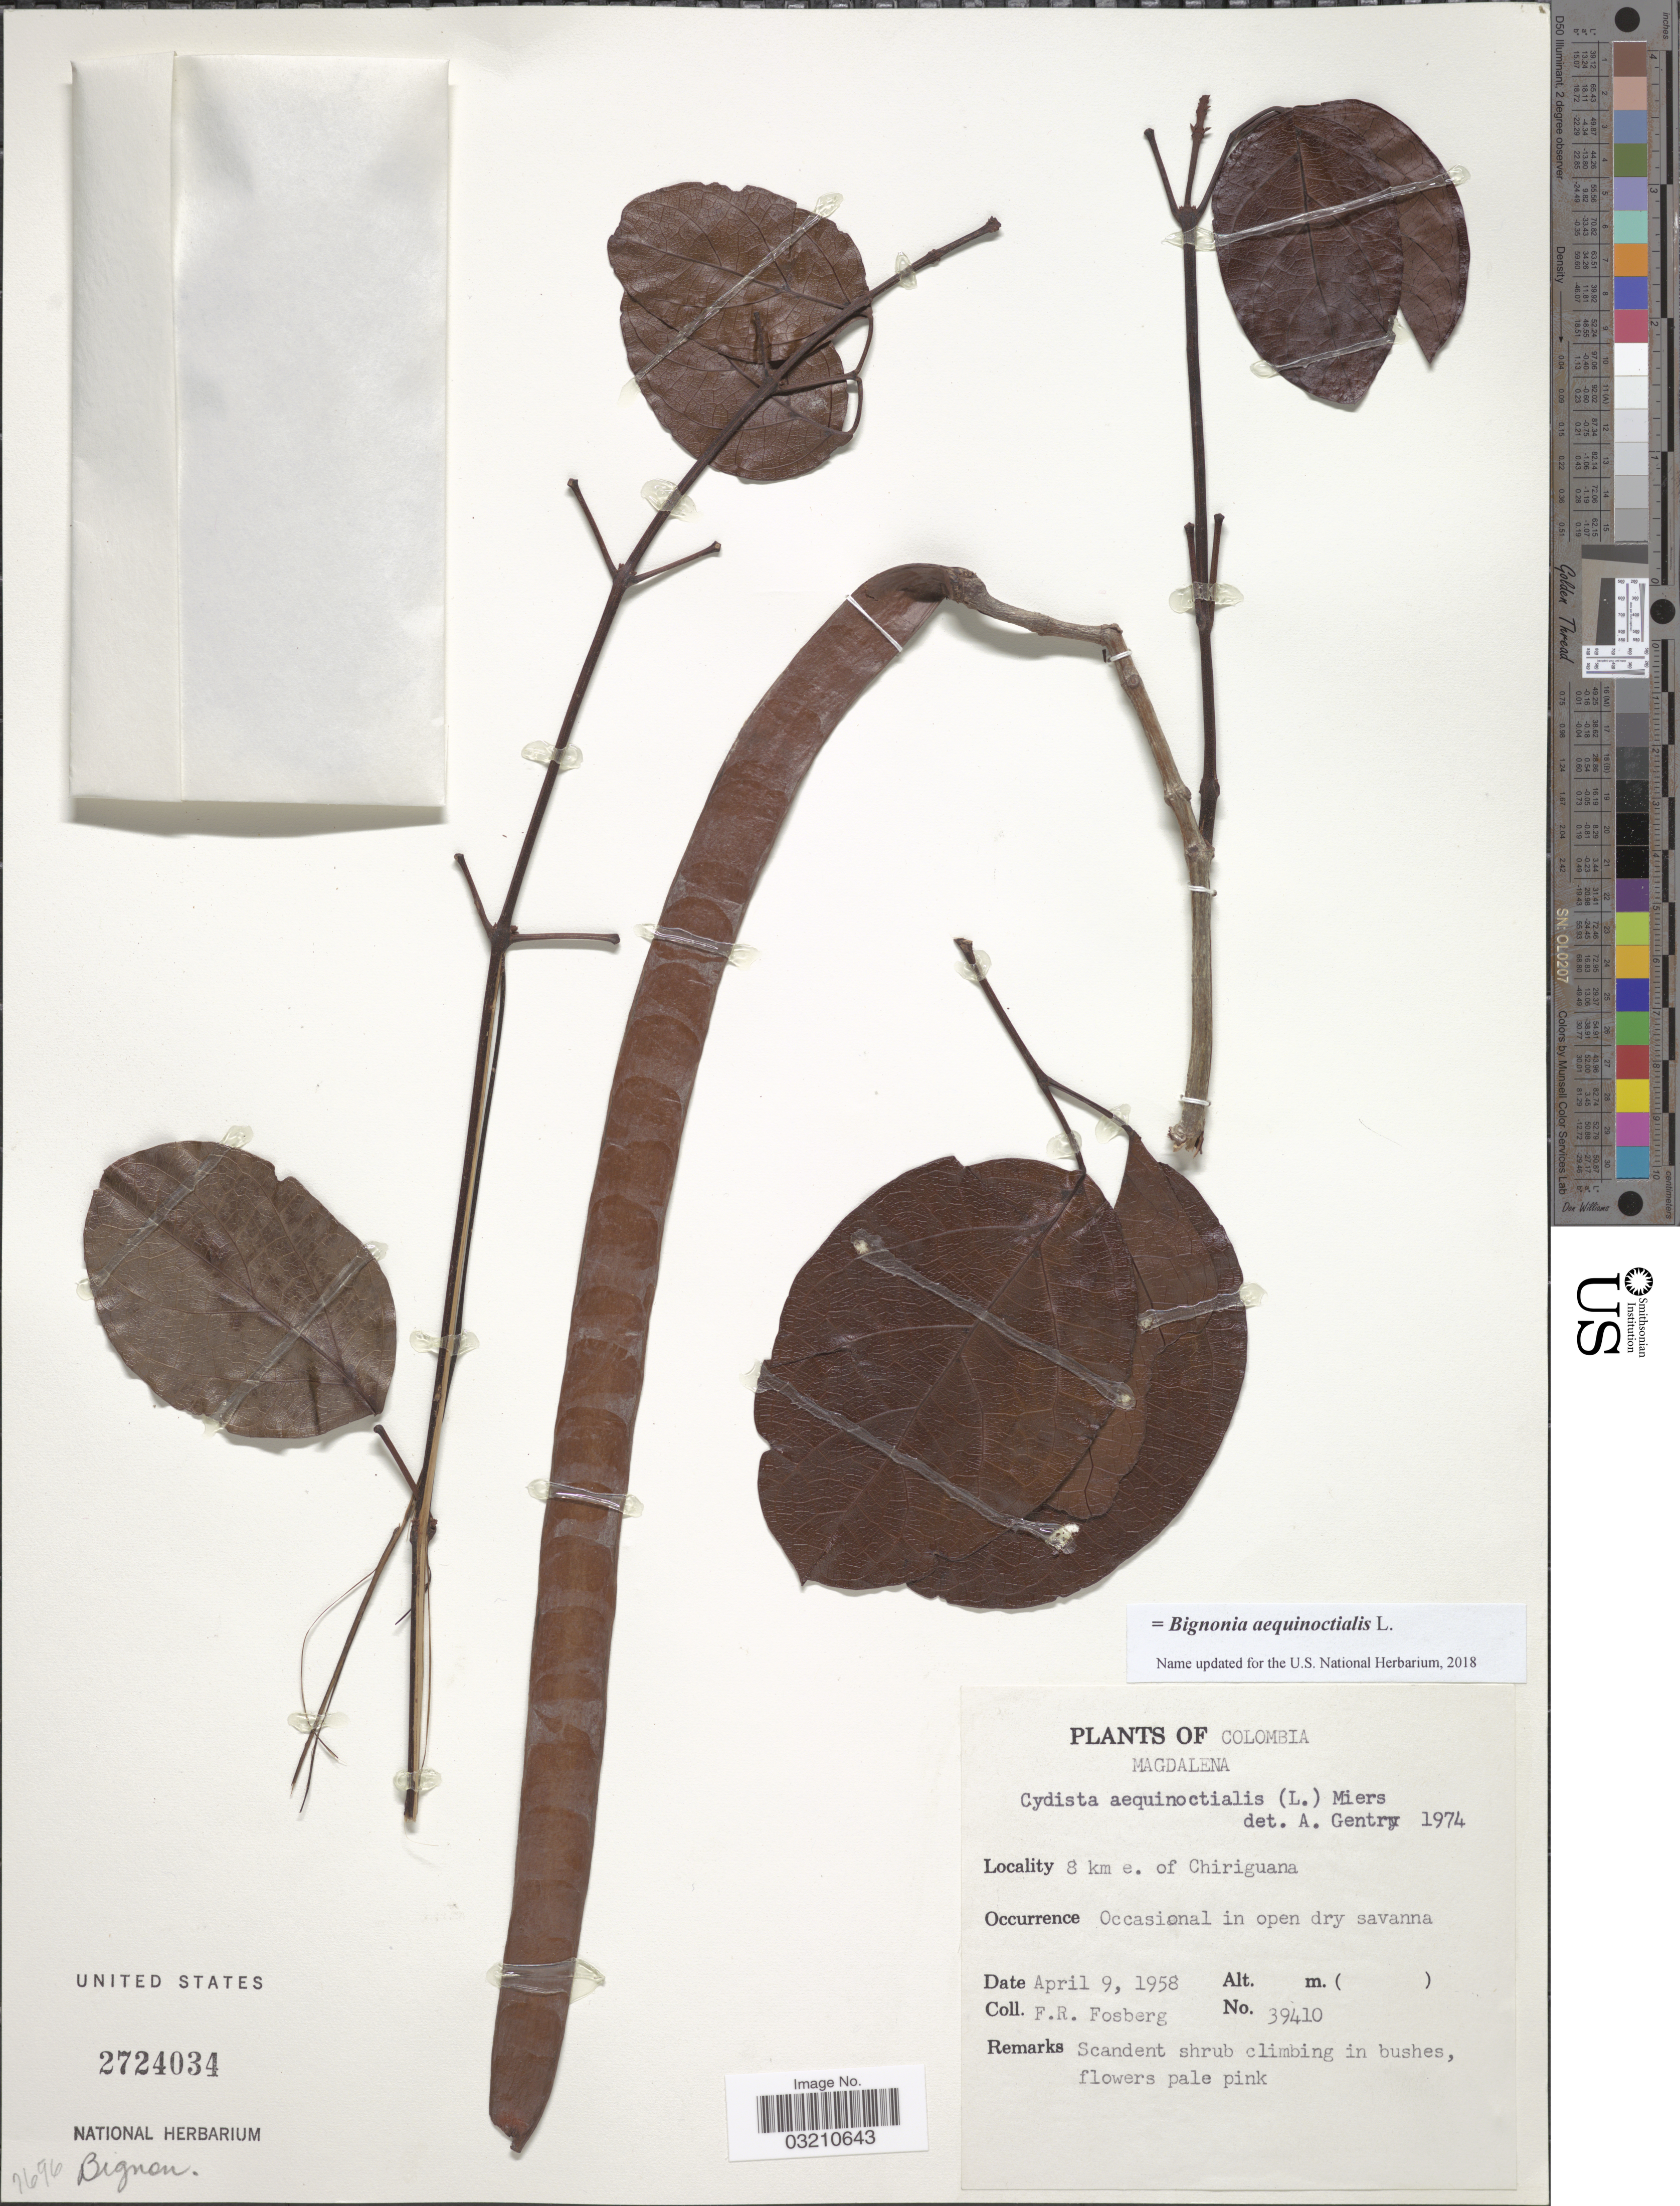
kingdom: Plantae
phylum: Tracheophyta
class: Magnoliopsida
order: Lamiales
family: Bignoniaceae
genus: Bignonia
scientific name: Bignonia aequinoctialis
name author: L.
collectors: F. R. Fosberg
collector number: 39410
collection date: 1958-04-09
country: Colombia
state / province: Magdalena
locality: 8 km e. of Chiriguana.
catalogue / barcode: US 2724034